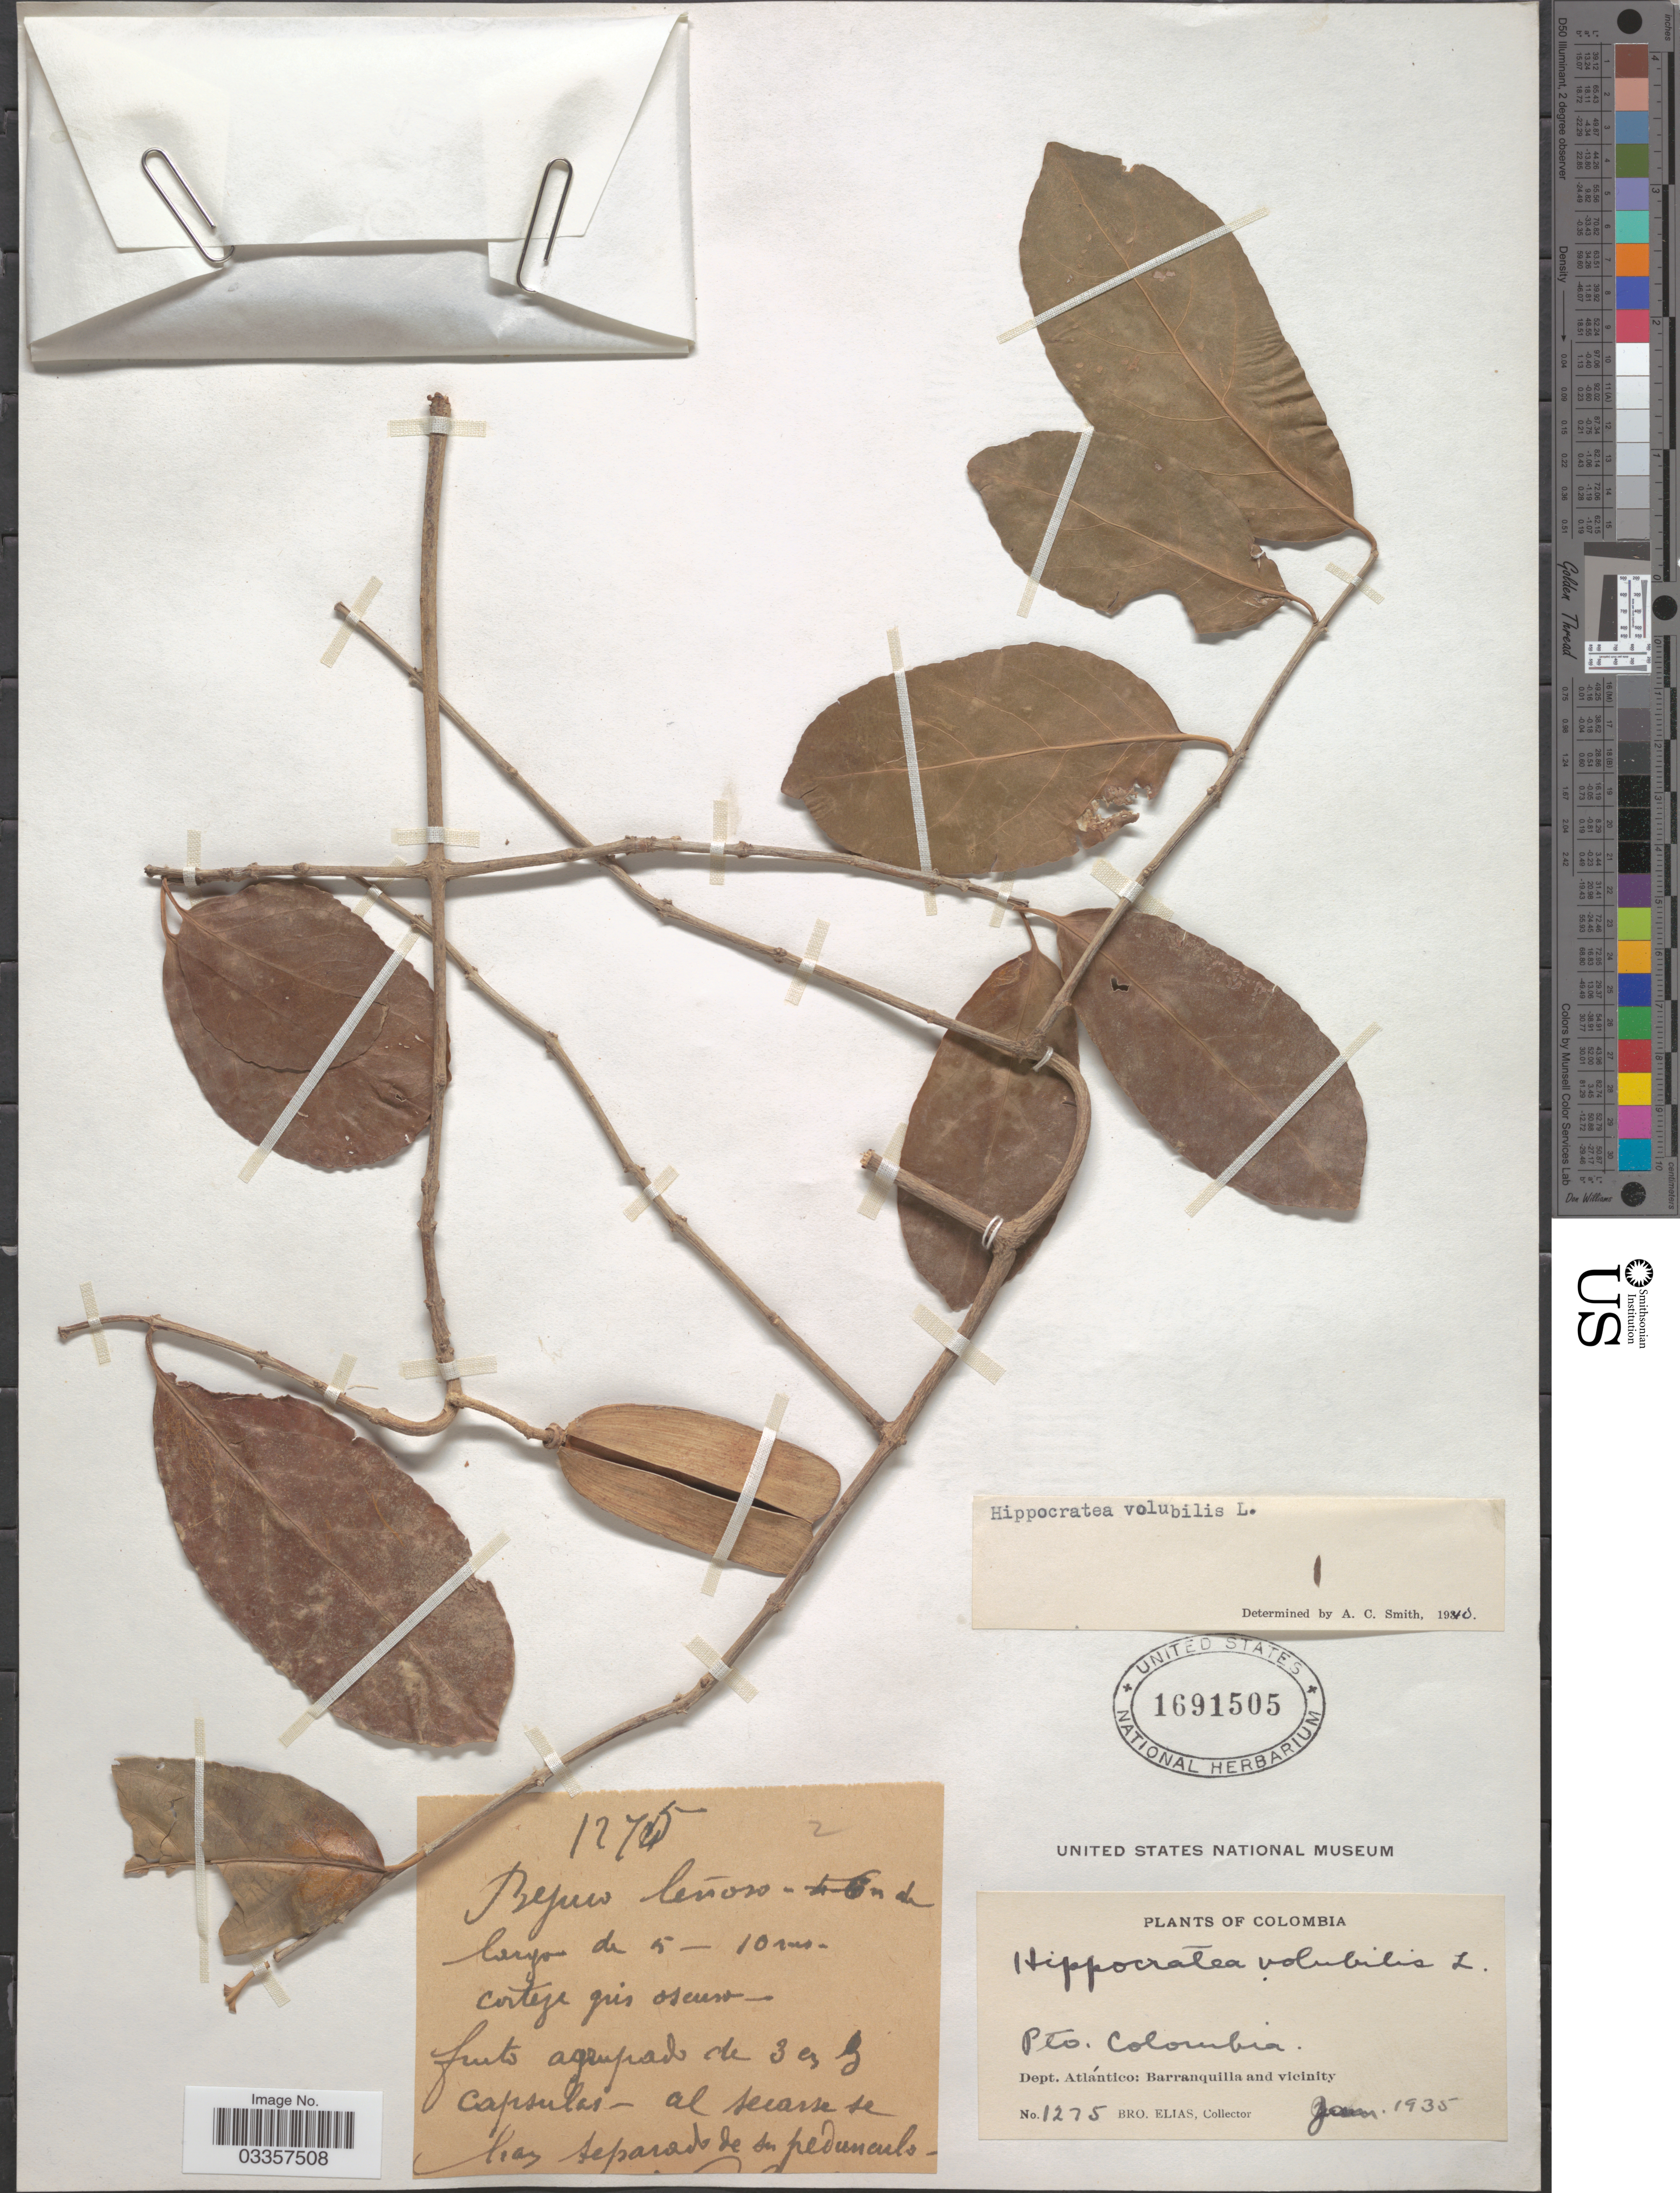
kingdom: Plantae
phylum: Tracheophyta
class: Magnoliopsida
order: Celastrales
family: Celastraceae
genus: Hippocratea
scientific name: Hippocratea volubilis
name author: L.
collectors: Bro. Elias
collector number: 1275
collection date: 1935-01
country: Colombia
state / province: Atlántico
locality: Pto. Colombia. Dept. Atlántico: Barranquilla and vicinity.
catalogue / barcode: US 1691505